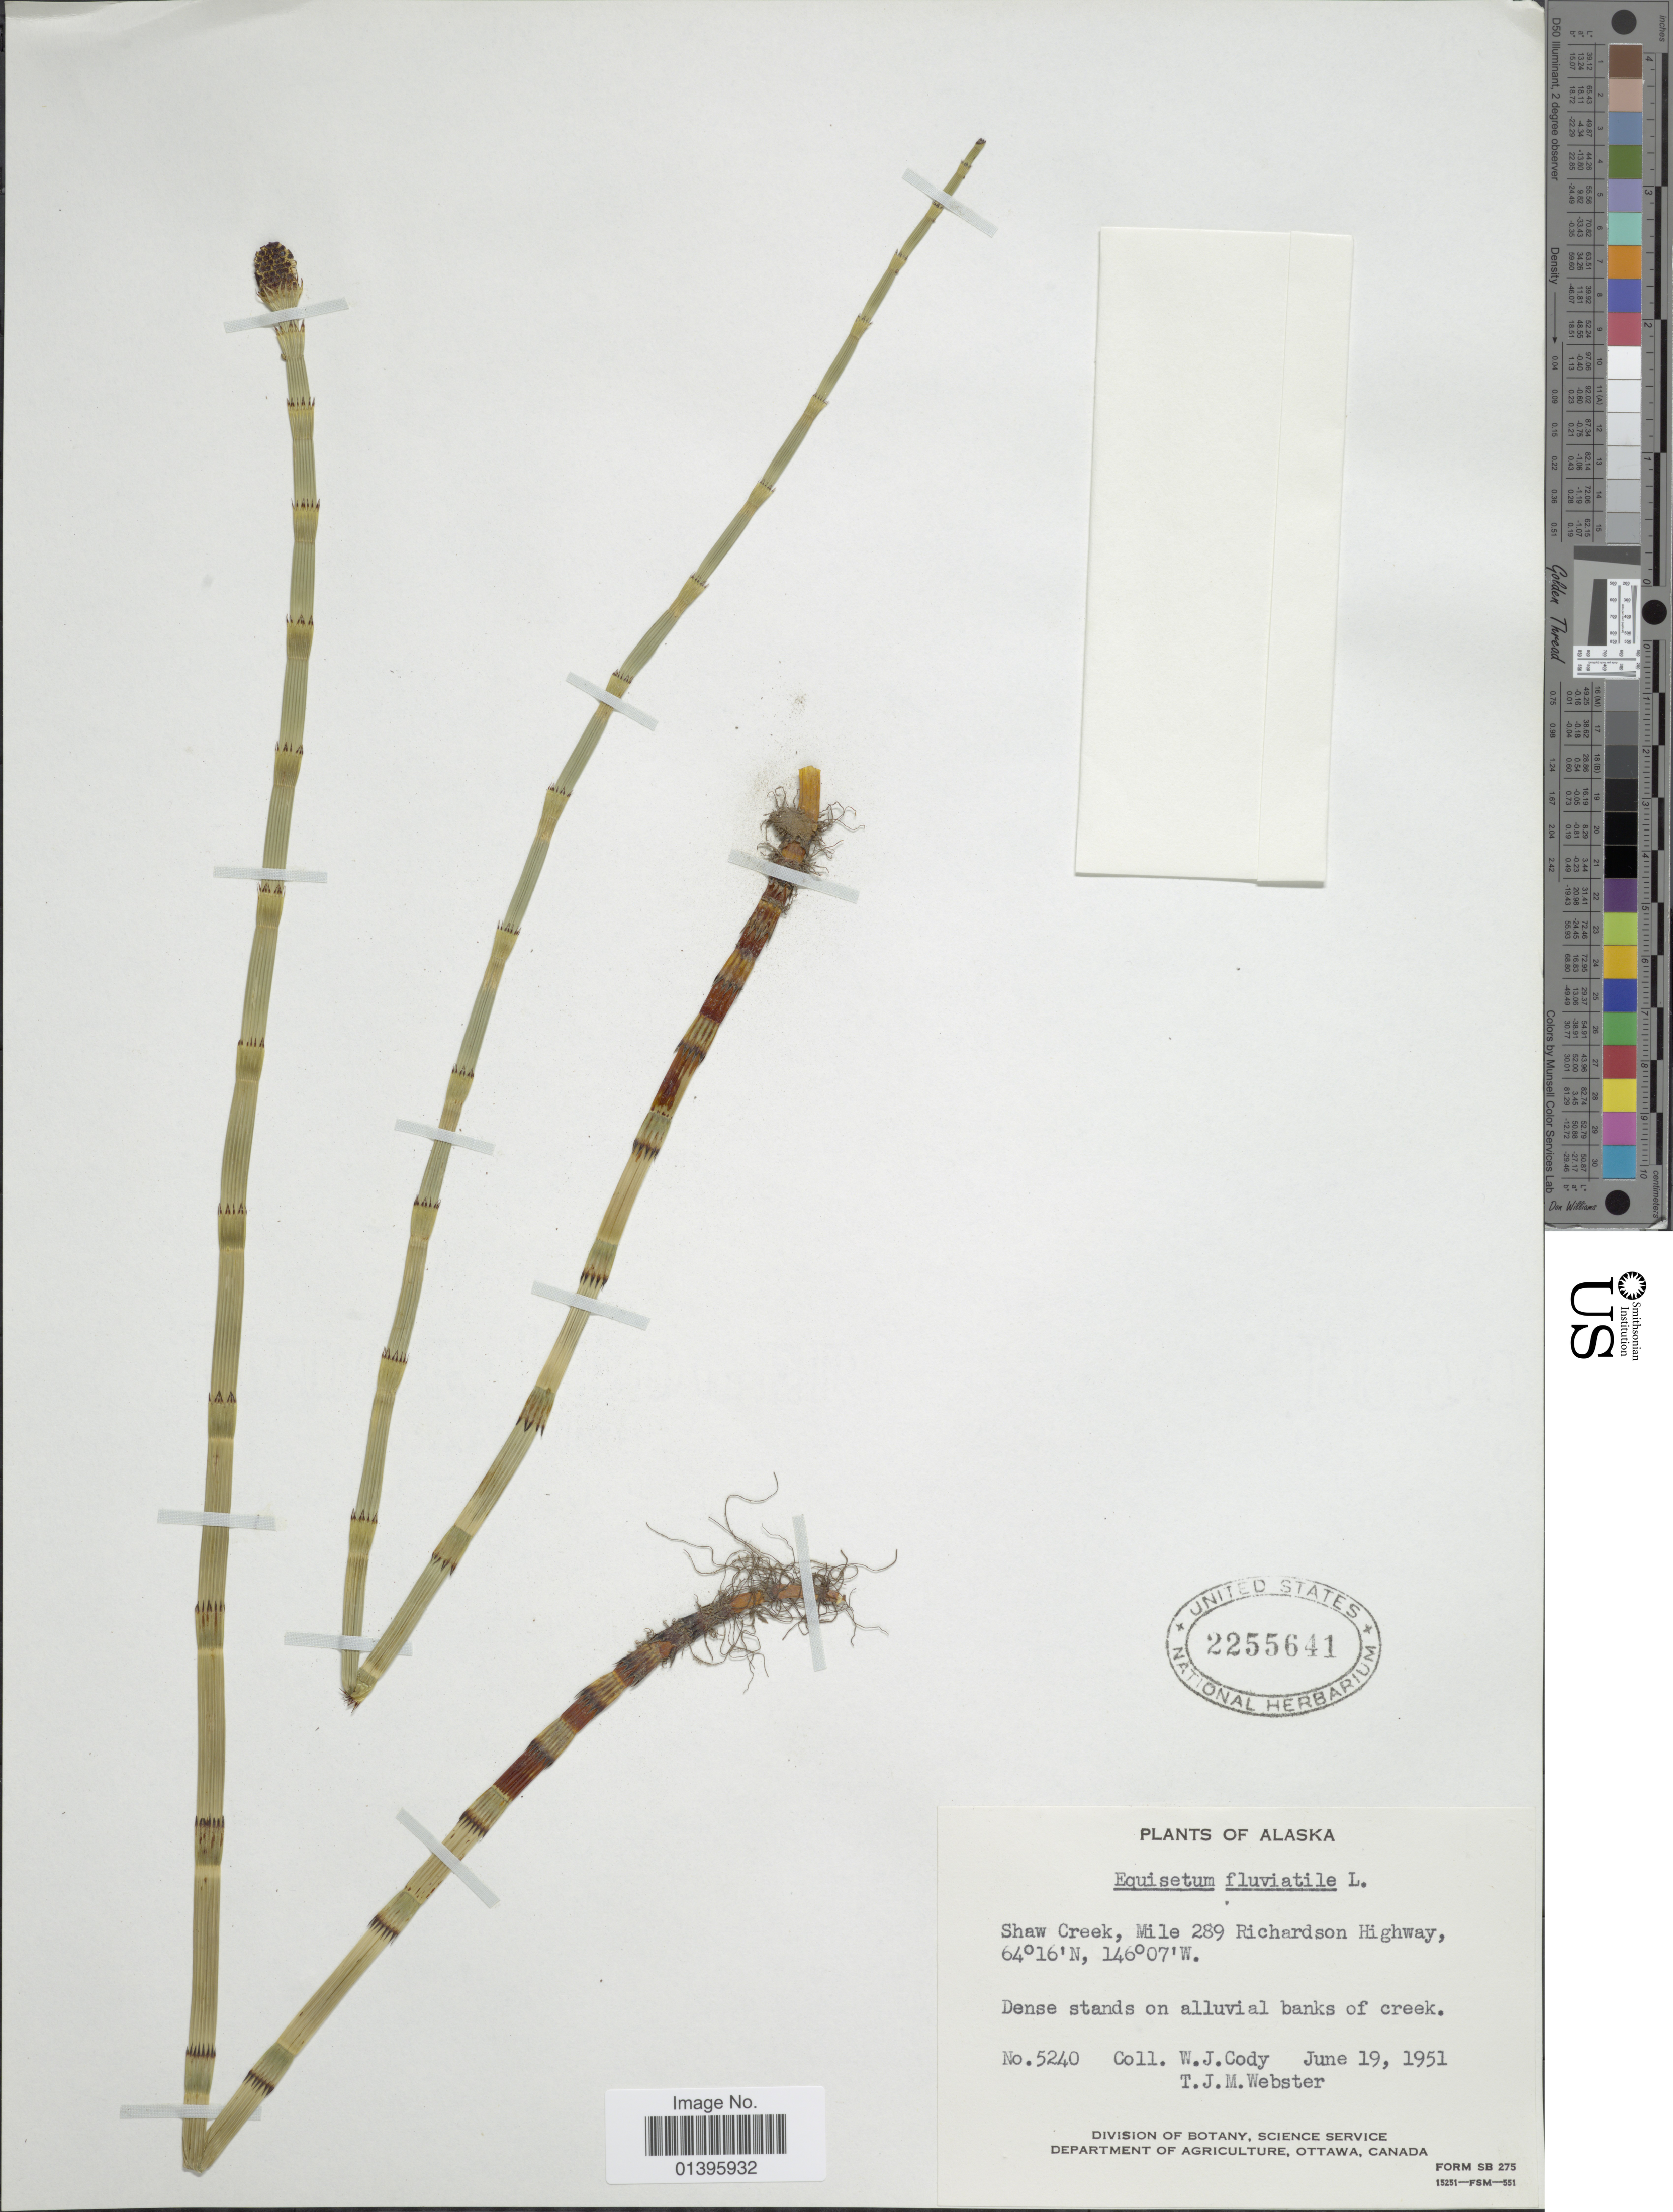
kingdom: Plantae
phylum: Tracheophyta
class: Polypodiopsida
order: Equisetales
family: Equisetaceae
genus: Equisetum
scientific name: Equisetum fluviatile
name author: L.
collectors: W. Cody & T. J. Webster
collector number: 5240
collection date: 1951-06-19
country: United States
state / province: Alaska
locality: Shaw Creek, Mile 289 Richardson Highway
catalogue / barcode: US 2255641